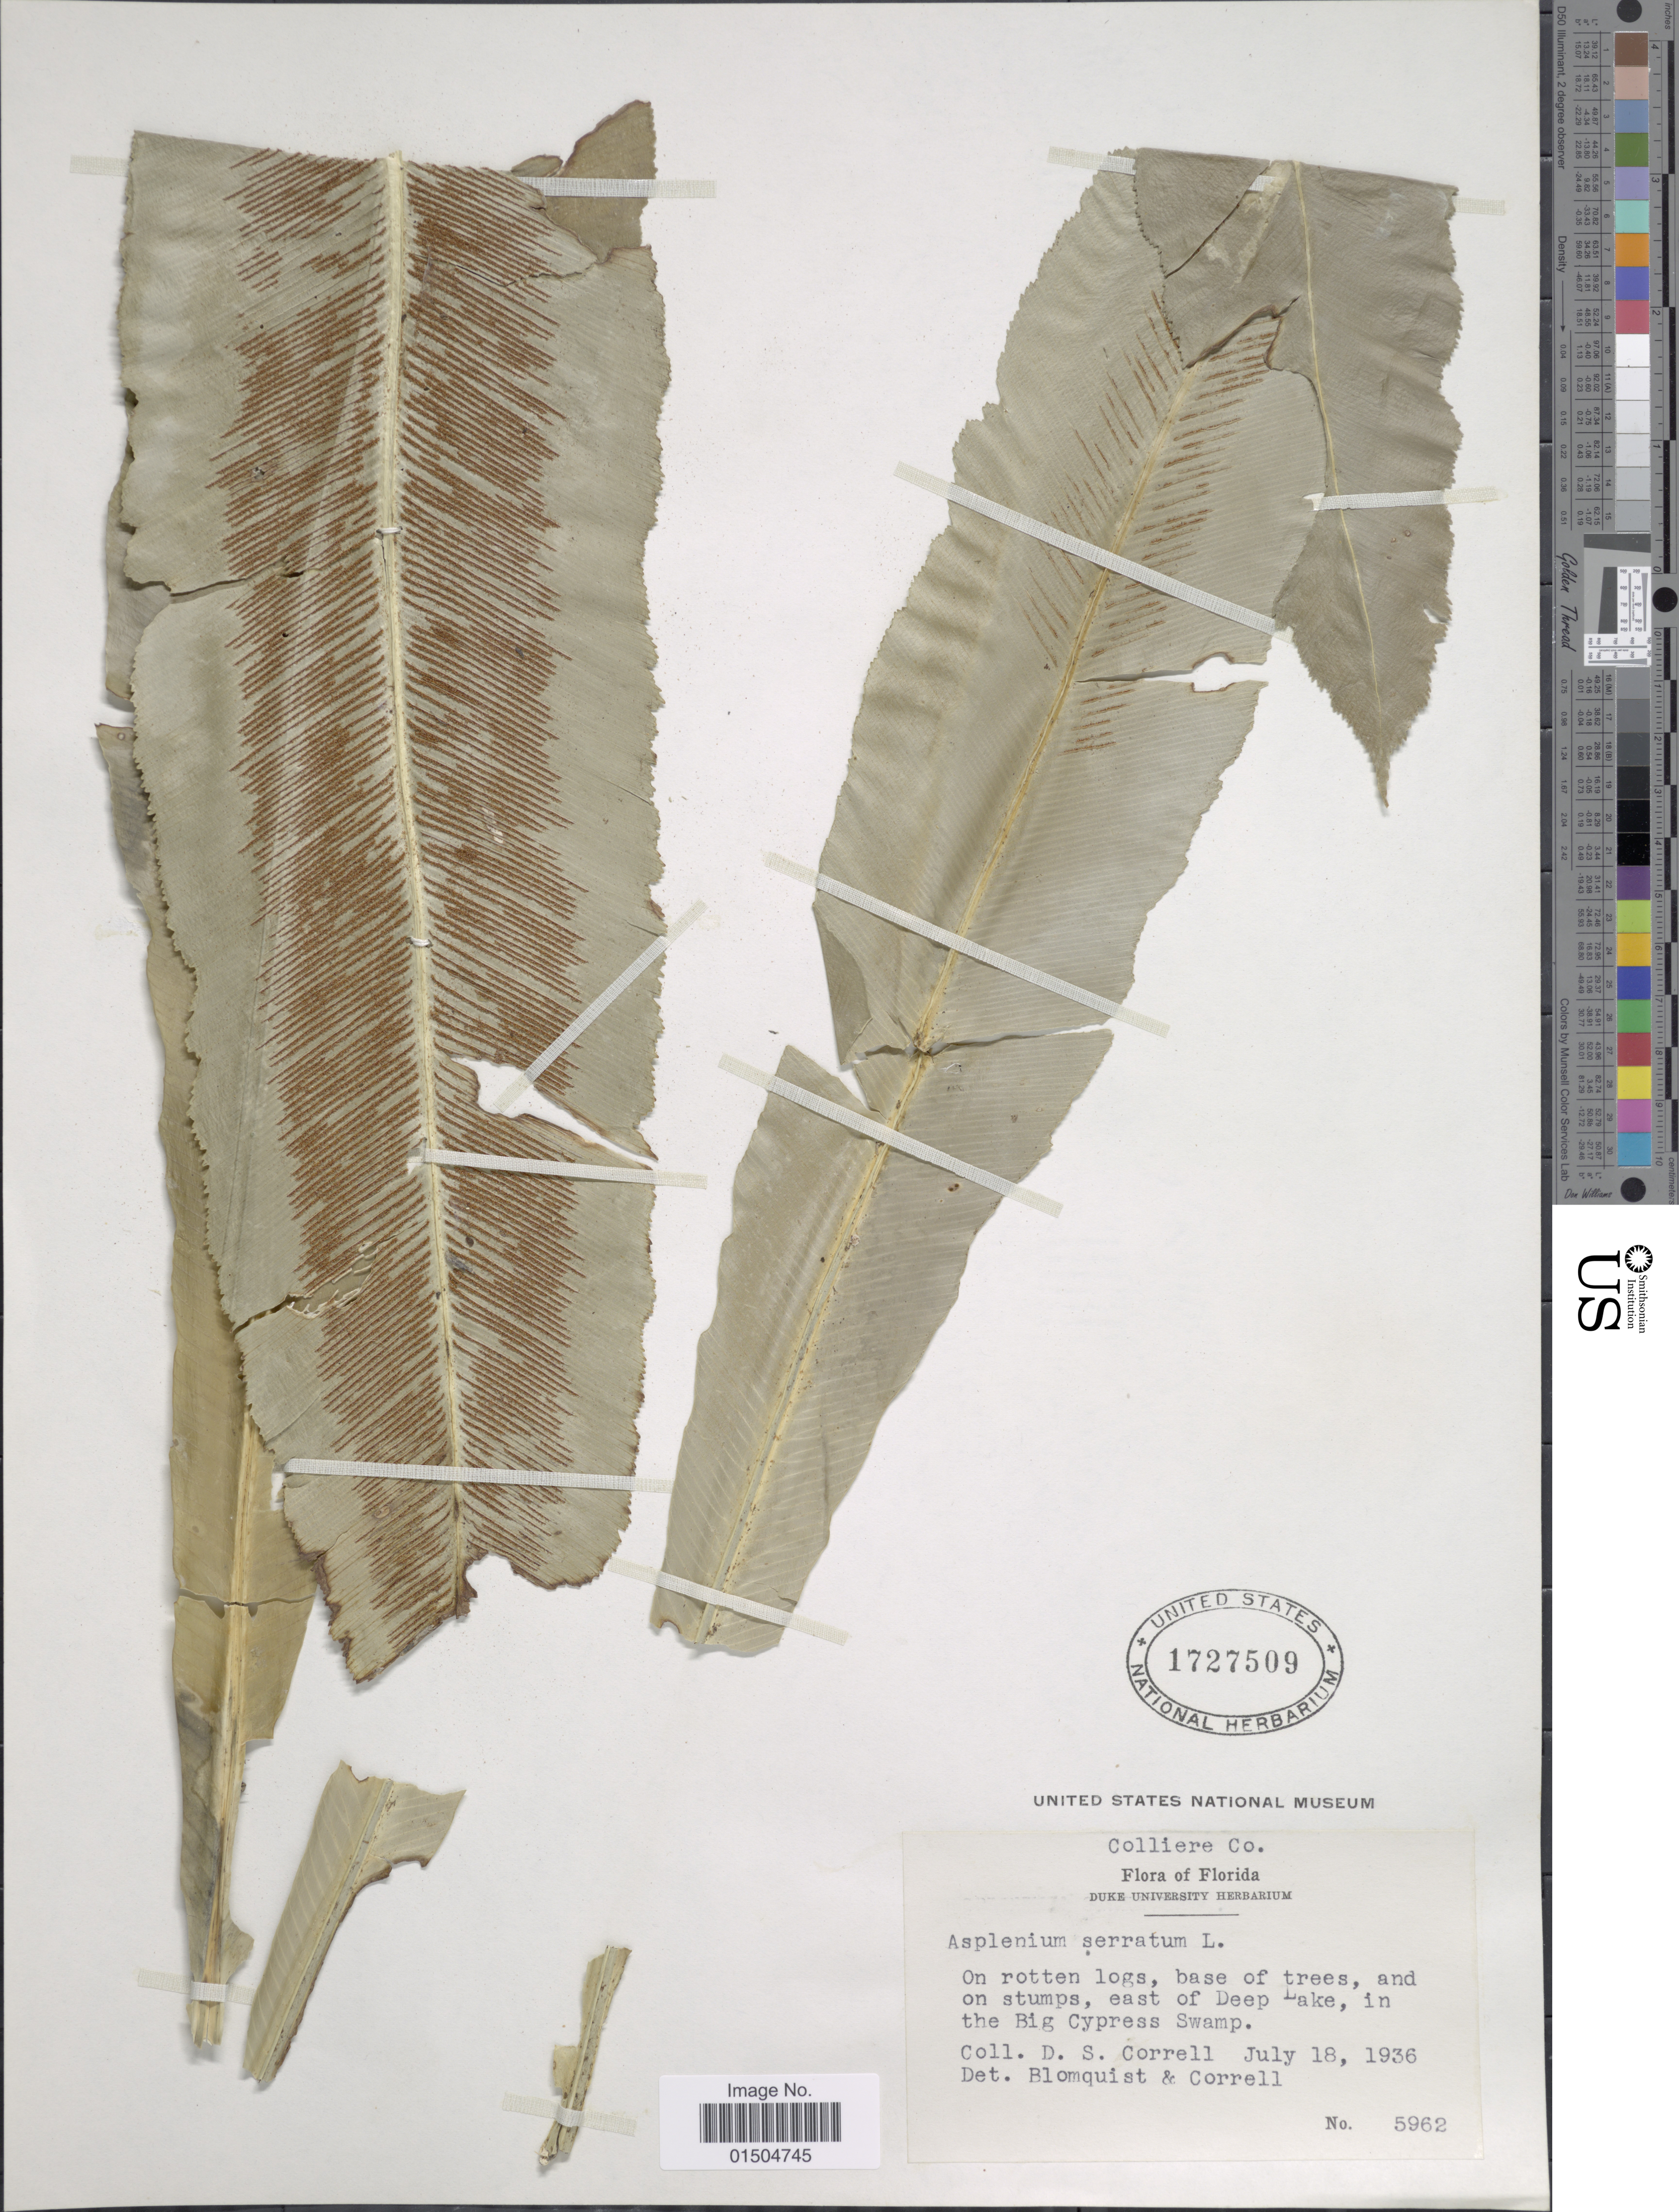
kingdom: Plantae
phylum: Tracheophyta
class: Polypodiopsida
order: Polypodiales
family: Aspleniaceae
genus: Asplenium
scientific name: Asplenium serratum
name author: L.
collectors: D. S. Correll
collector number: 5962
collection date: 1936-07-18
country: United States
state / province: Florida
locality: Colliere Co. On rotten logs, base of trees, and on stumps, east of Deep Lake, in the Big Cypress Swamp.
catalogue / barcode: US 1727509